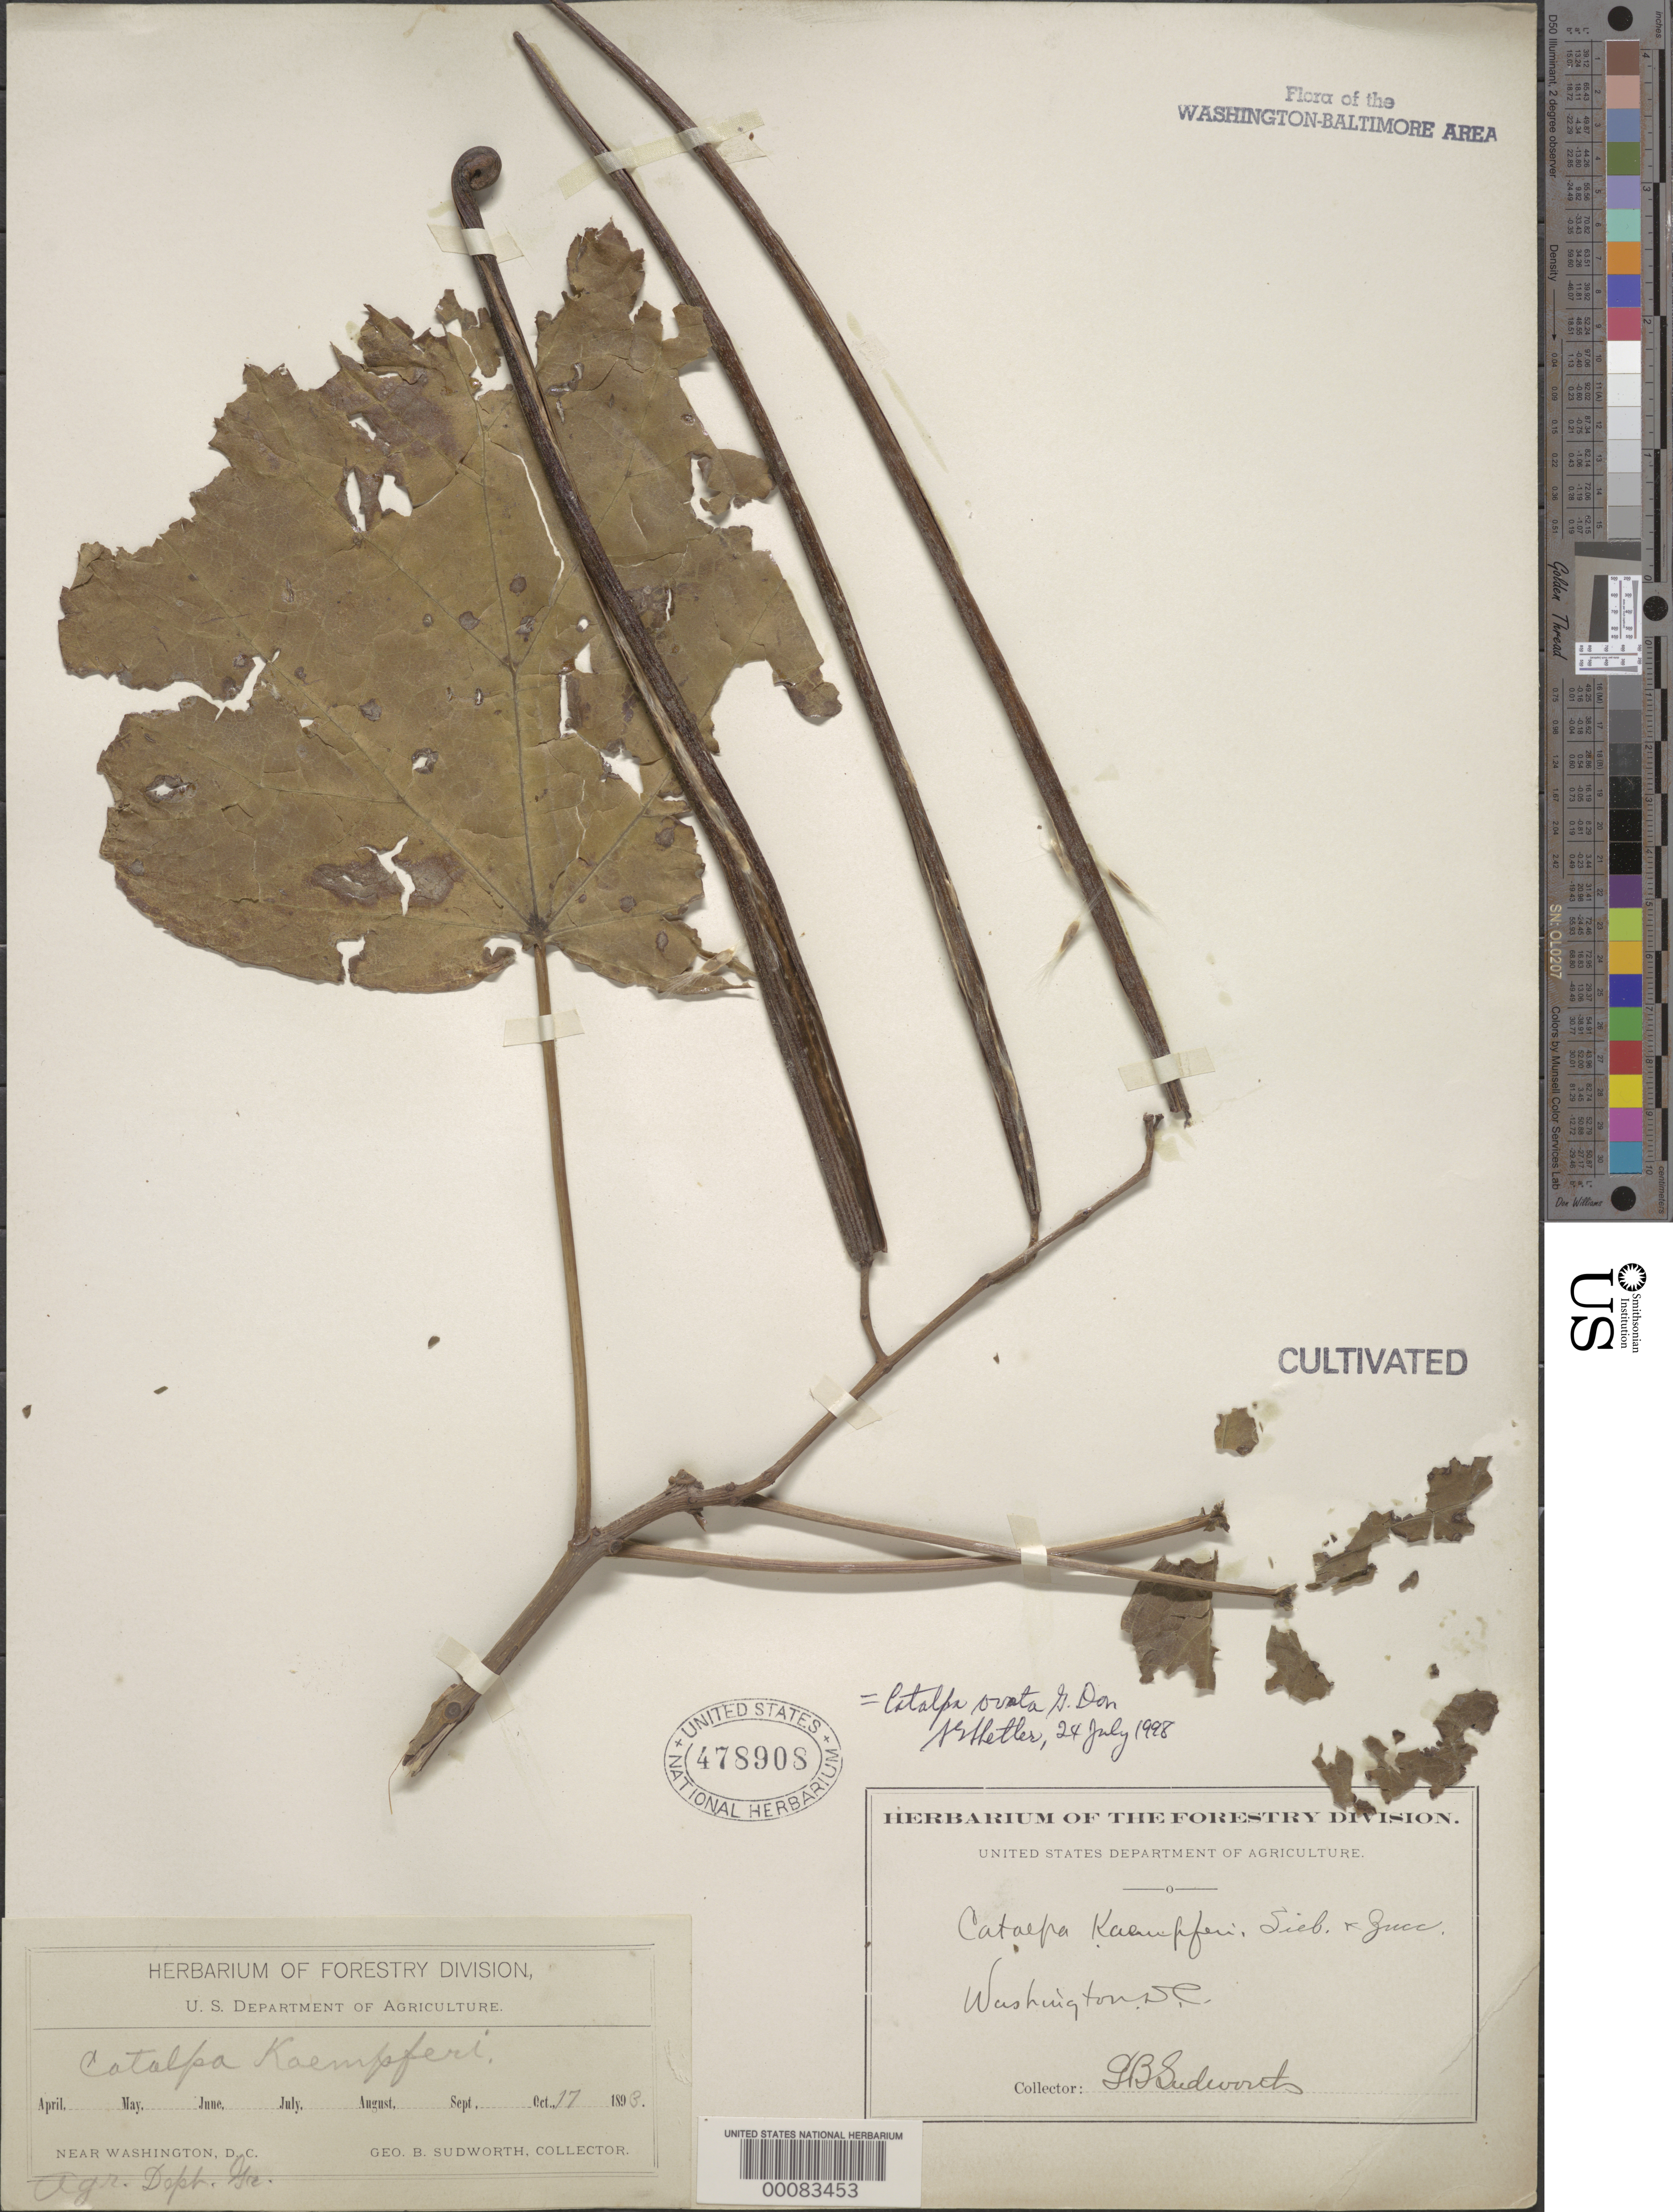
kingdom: Plantae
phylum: Tracheophyta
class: Magnoliopsida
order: Lamiales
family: Bignoniaceae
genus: Catalpa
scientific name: Catalpa ovata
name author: G. Don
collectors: G. B. Sudworth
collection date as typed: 17 Oct 1893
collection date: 1893-10-17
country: United States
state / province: District of Columbia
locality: Dept. of Agriculture grounds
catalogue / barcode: US 478908